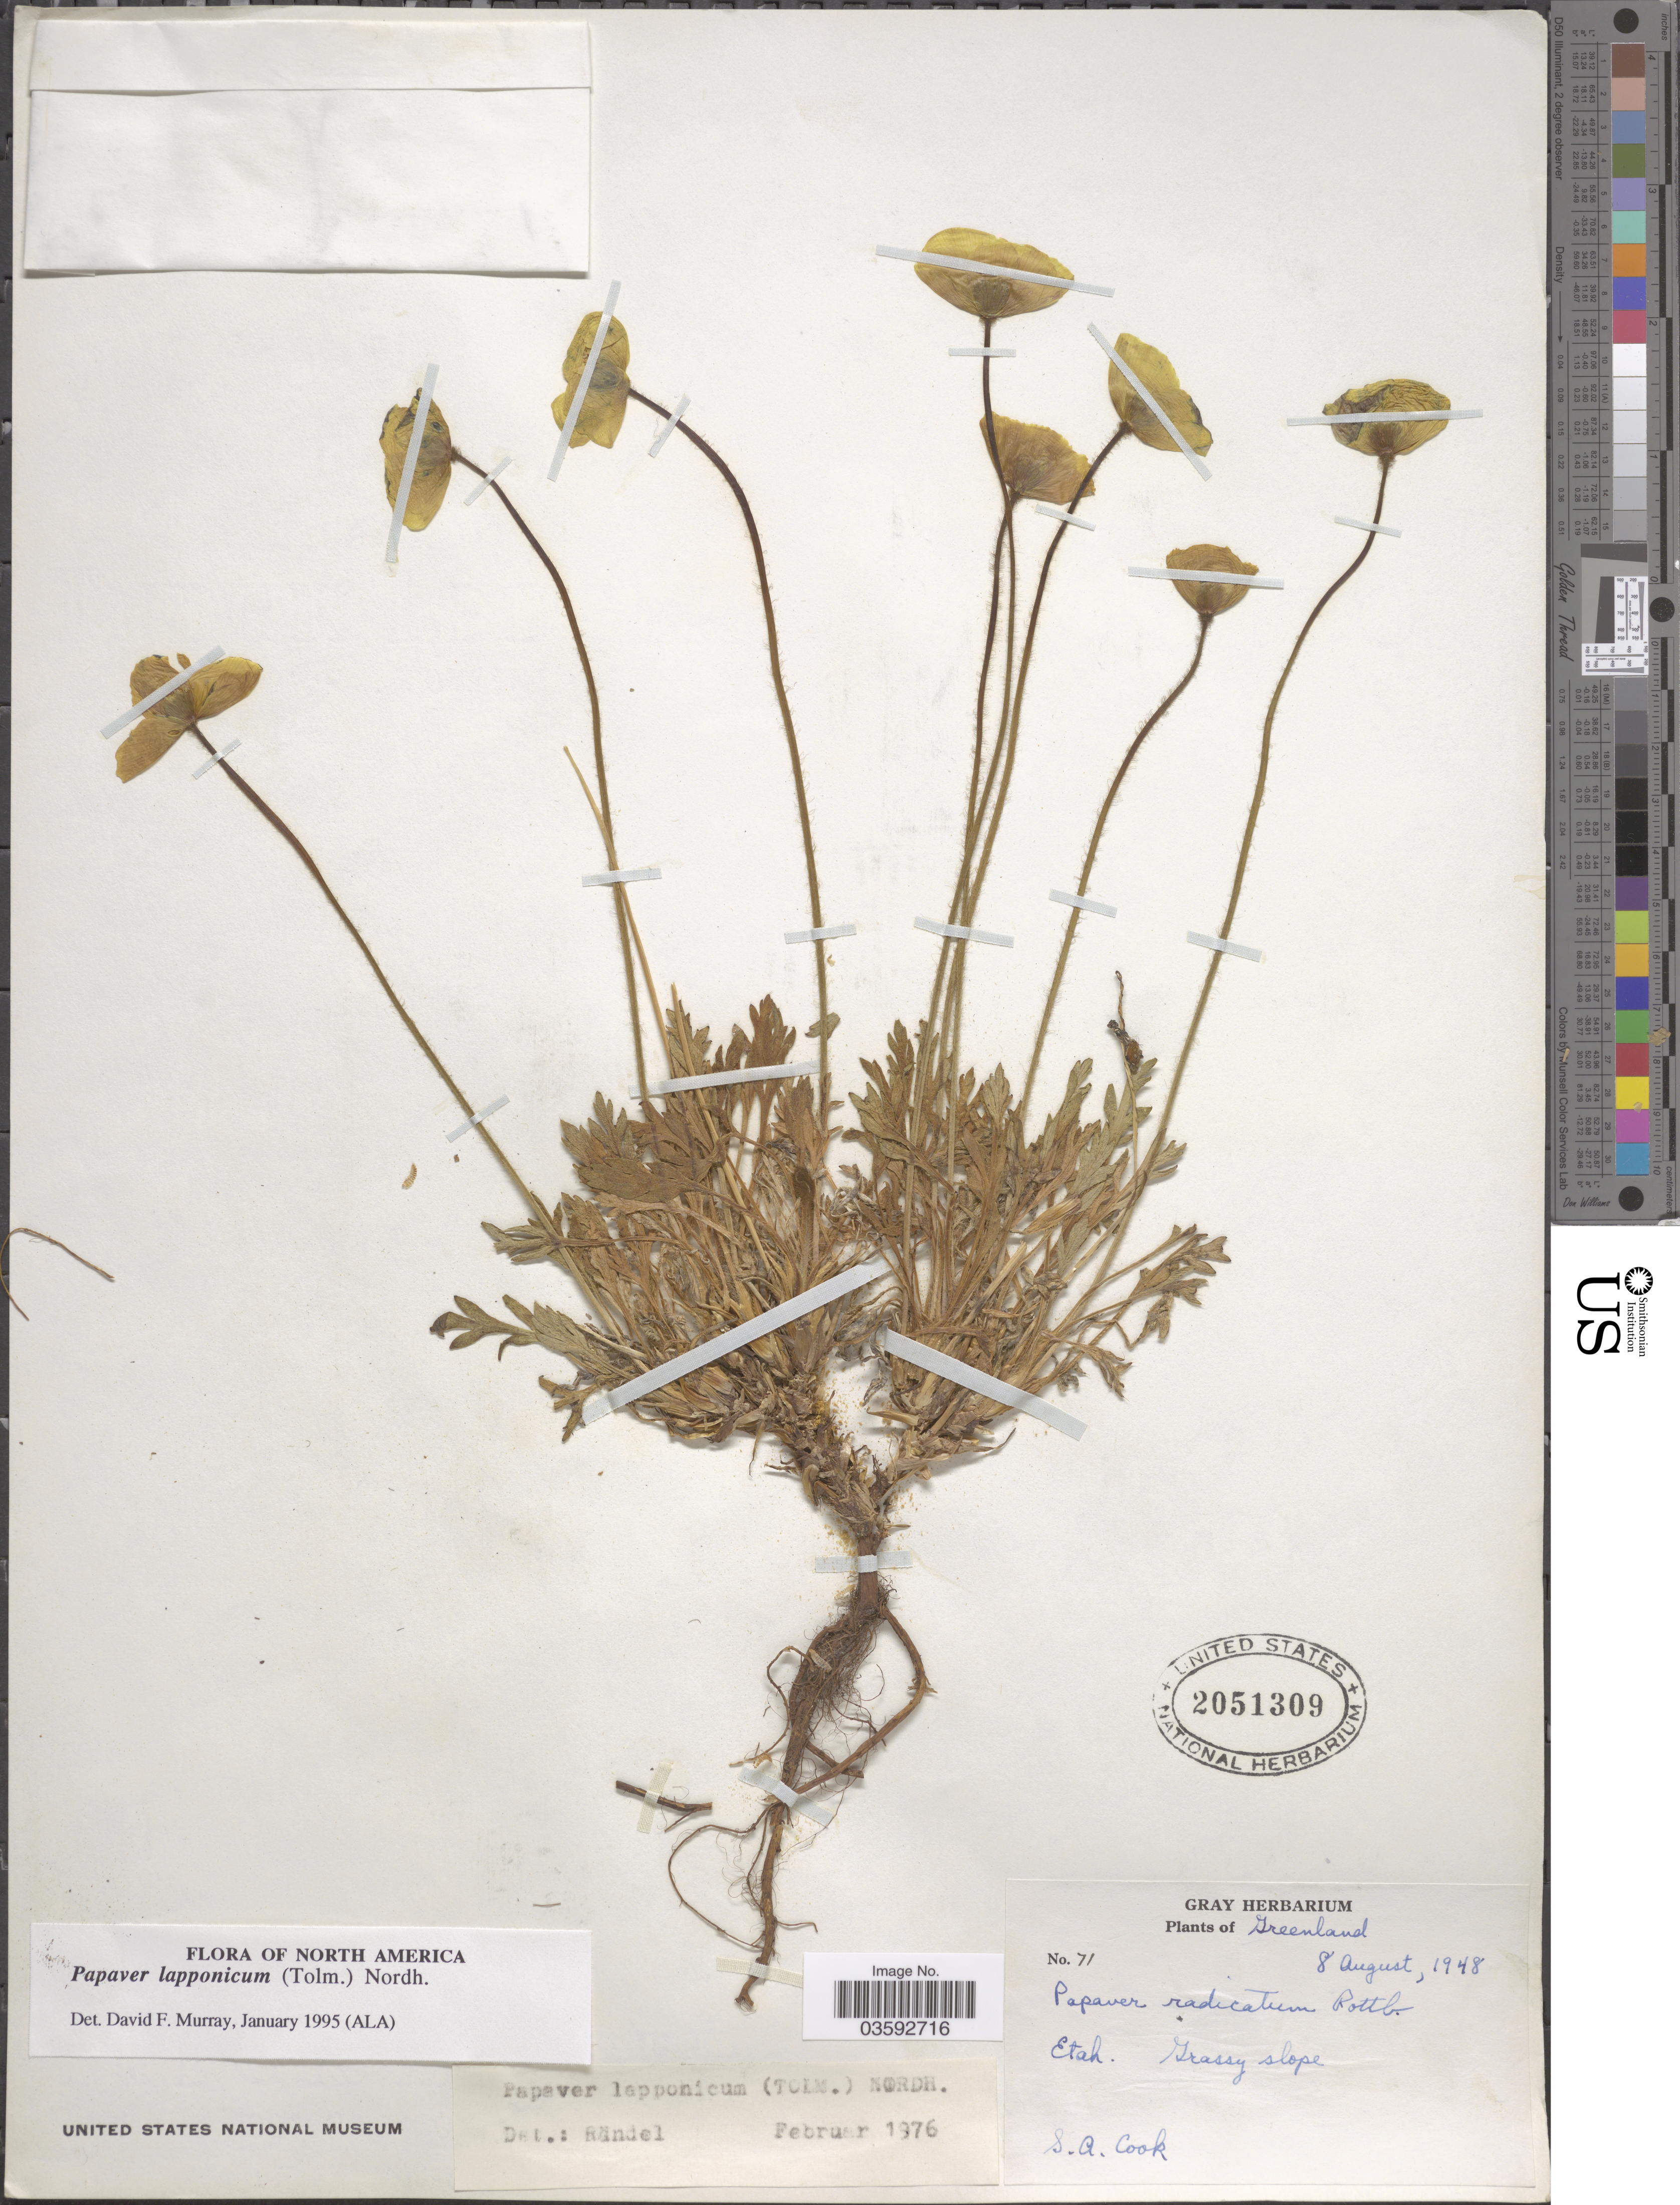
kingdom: Plantae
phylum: Tracheophyta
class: Magnoliopsida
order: Ranunculales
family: Papaveraceae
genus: Papaver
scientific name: Papaver lapponicum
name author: (Tolm.) Nordh.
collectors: S. A. Cook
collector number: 71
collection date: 1948-08-08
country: Greenland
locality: Etah.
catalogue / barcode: US 2051309